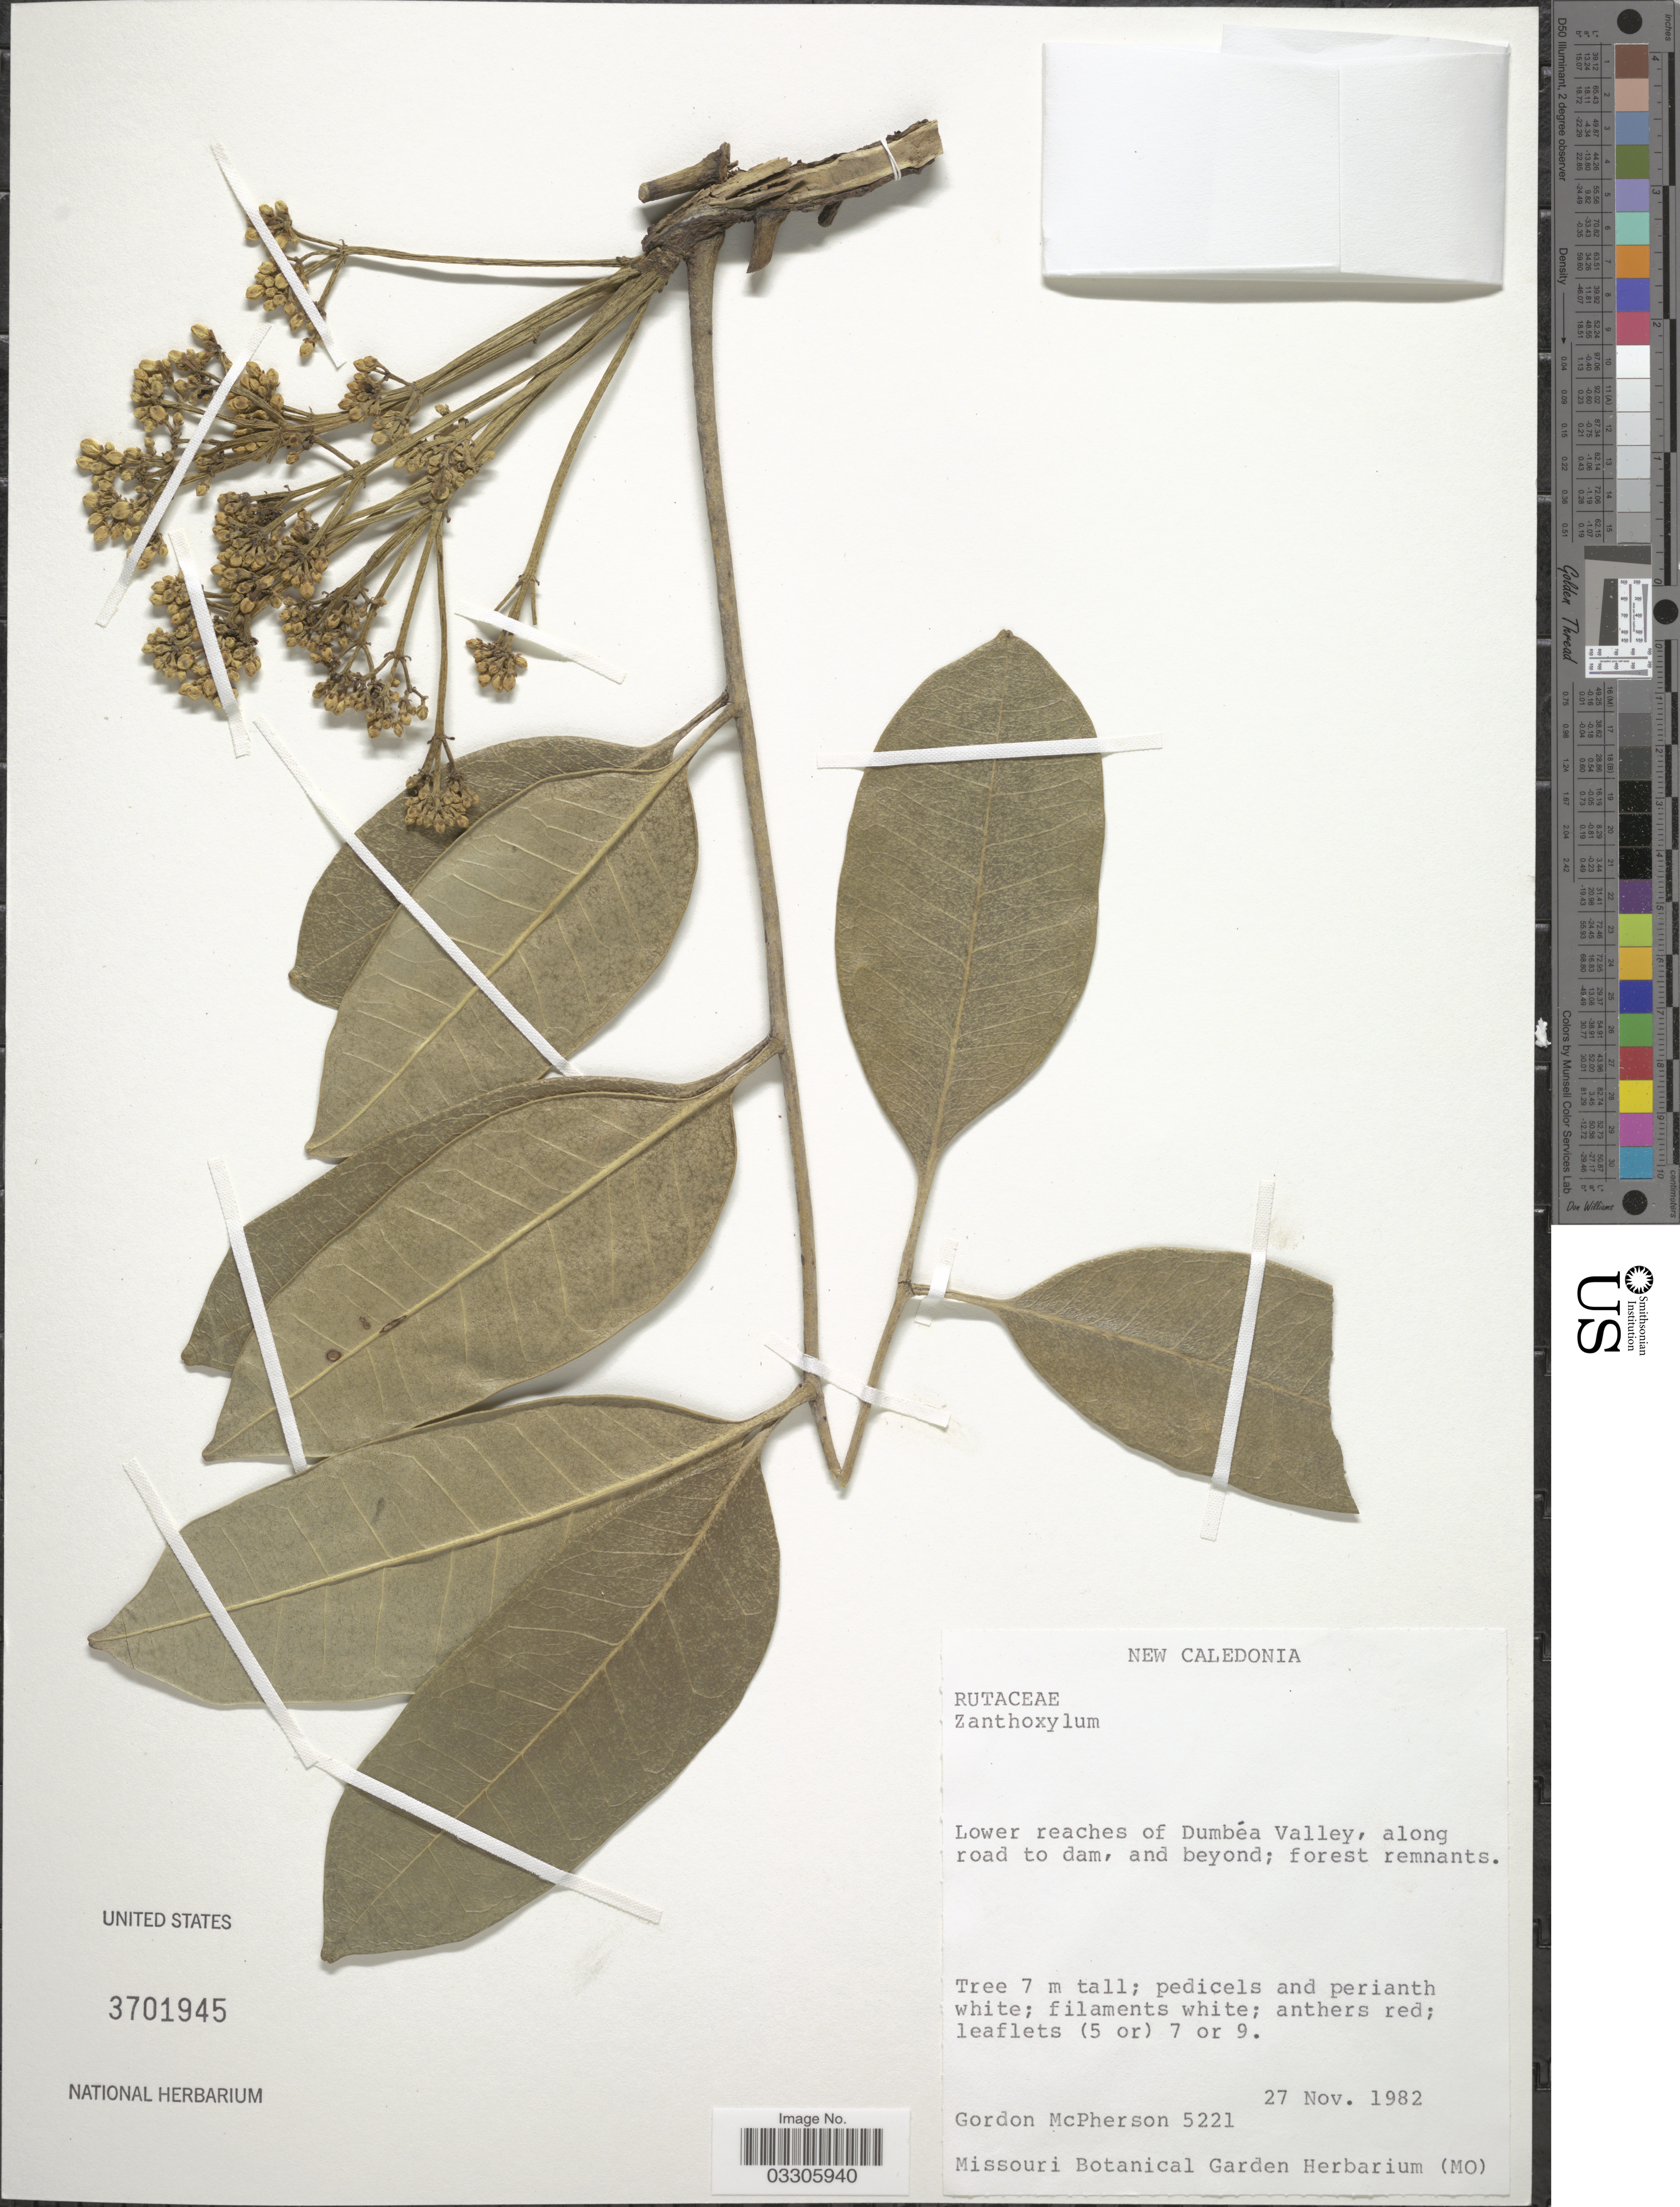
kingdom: Plantae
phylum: Tracheophyta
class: Magnoliopsida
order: Sapindales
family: Rutaceae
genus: Zanthoxylum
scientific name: Zanthoxylum sp.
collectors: G. D. McPherson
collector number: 5221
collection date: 1982-11-27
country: New Caledonia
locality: Lower reaches of Dumbéa Valley, along road to dam, and beyond.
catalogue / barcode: US 3701945